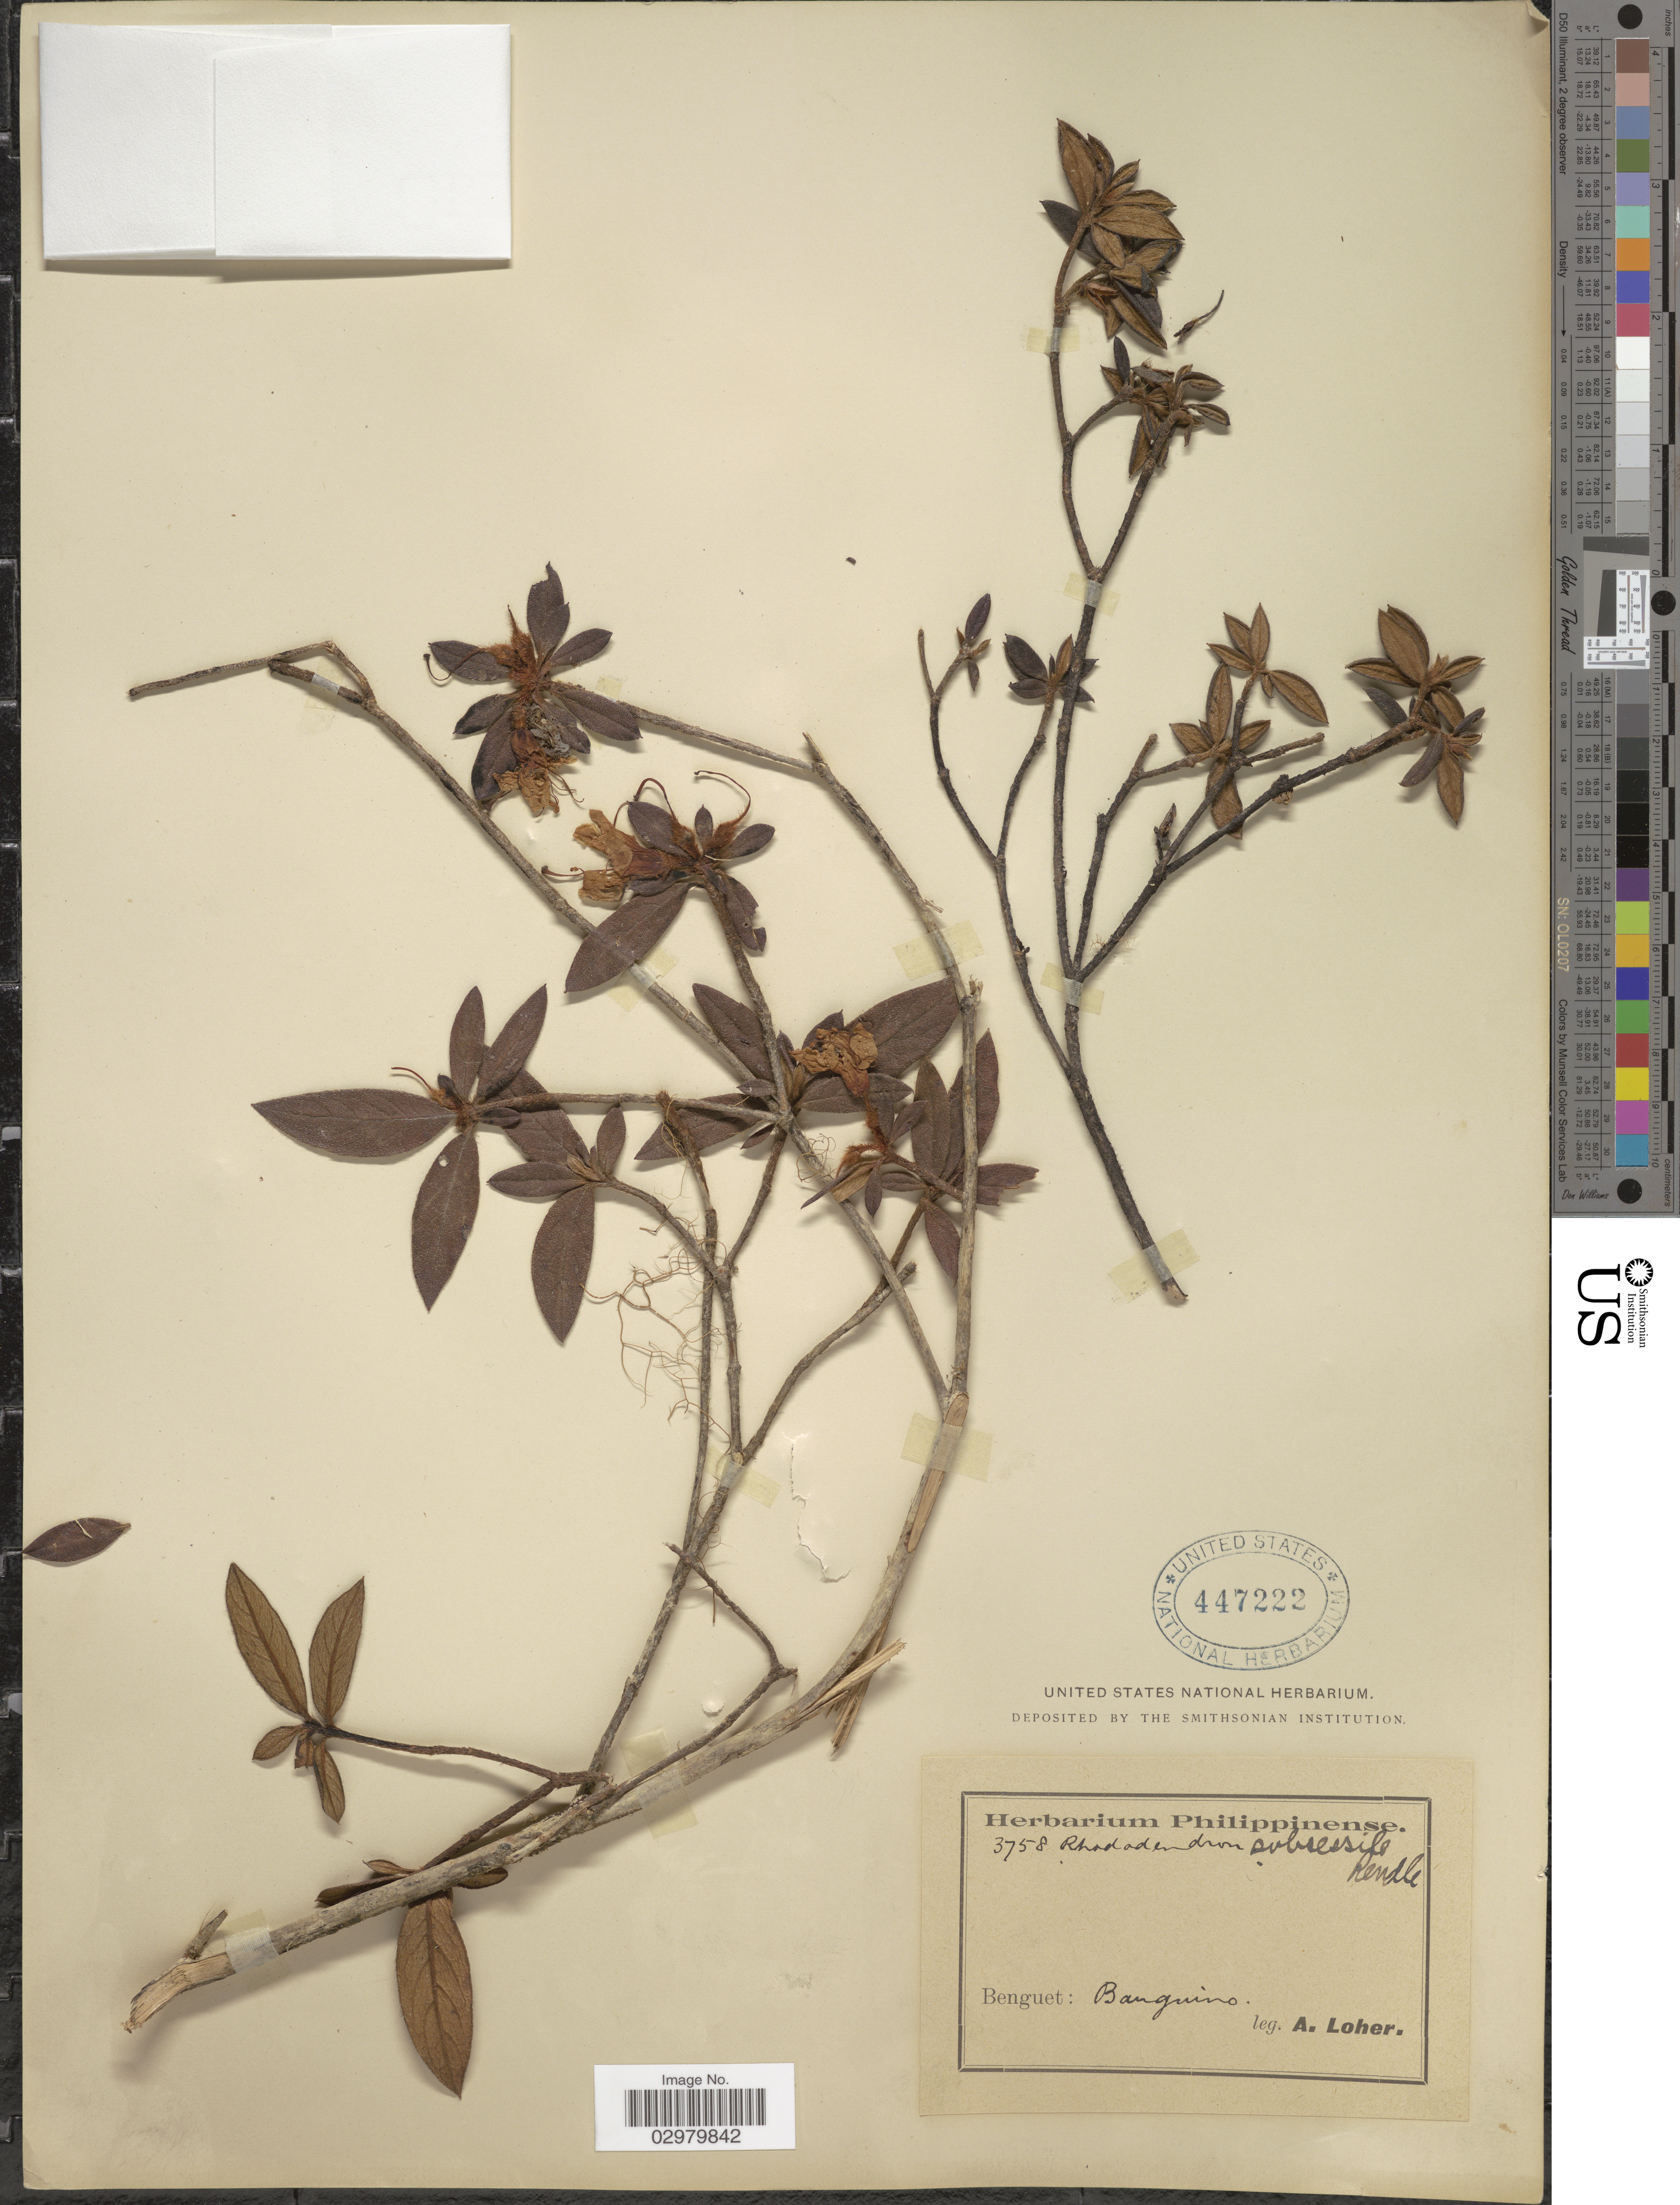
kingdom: Plantae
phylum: Tracheophyta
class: Magnoliopsida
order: Ericales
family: Ericaceae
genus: Rhododendron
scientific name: Rhododendron subsessile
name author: Rendle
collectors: A. Loher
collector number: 3758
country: Philippines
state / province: Cordillera (Administrative Region)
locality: Benguet: Banguino.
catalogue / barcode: US 447222